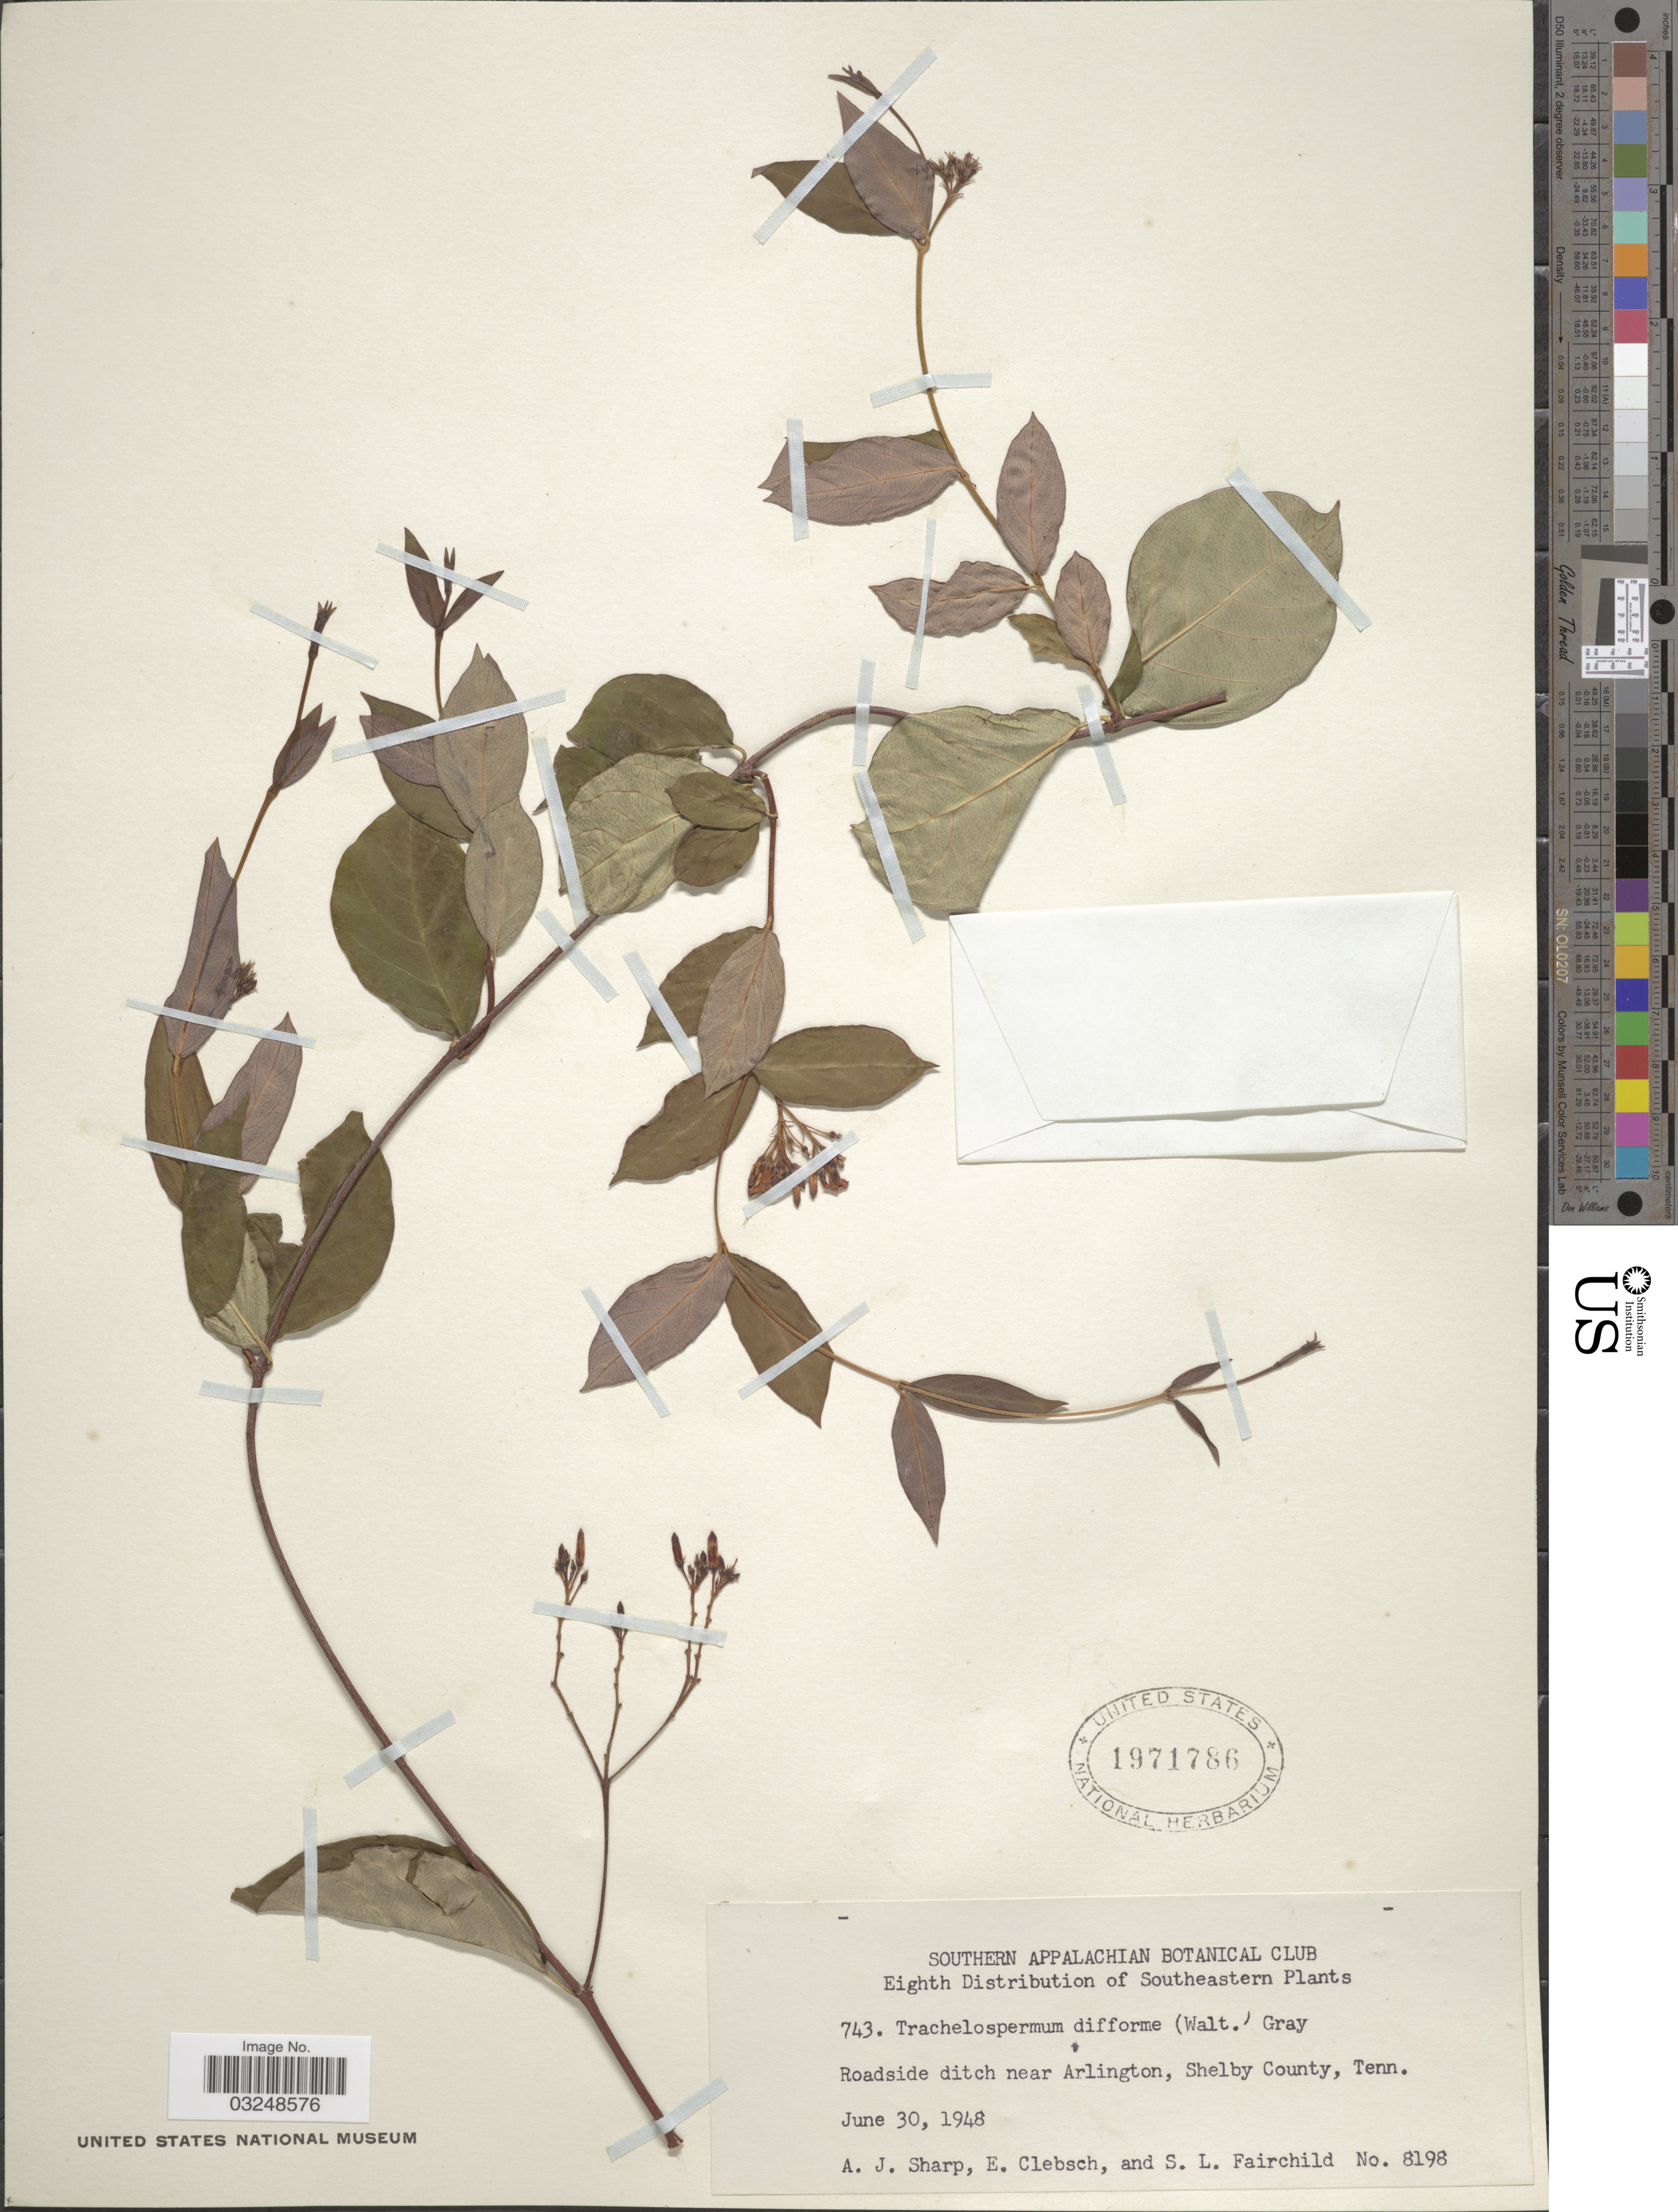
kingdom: Plantae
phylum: Tracheophyta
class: Magnoliopsida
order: Gentianales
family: Apocynaceae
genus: Trachelospermum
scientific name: Trachelospermum difforme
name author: (Walter) A. Gray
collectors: A. J. Sharp, E. Clebsch & S. Fairchild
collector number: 8198/743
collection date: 1948-06-30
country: United States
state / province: Tennessee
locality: Southern Appalachian, Southeastern, Roadside ditch near Arlington, Shelby County, Tenn.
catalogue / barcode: US 1971786